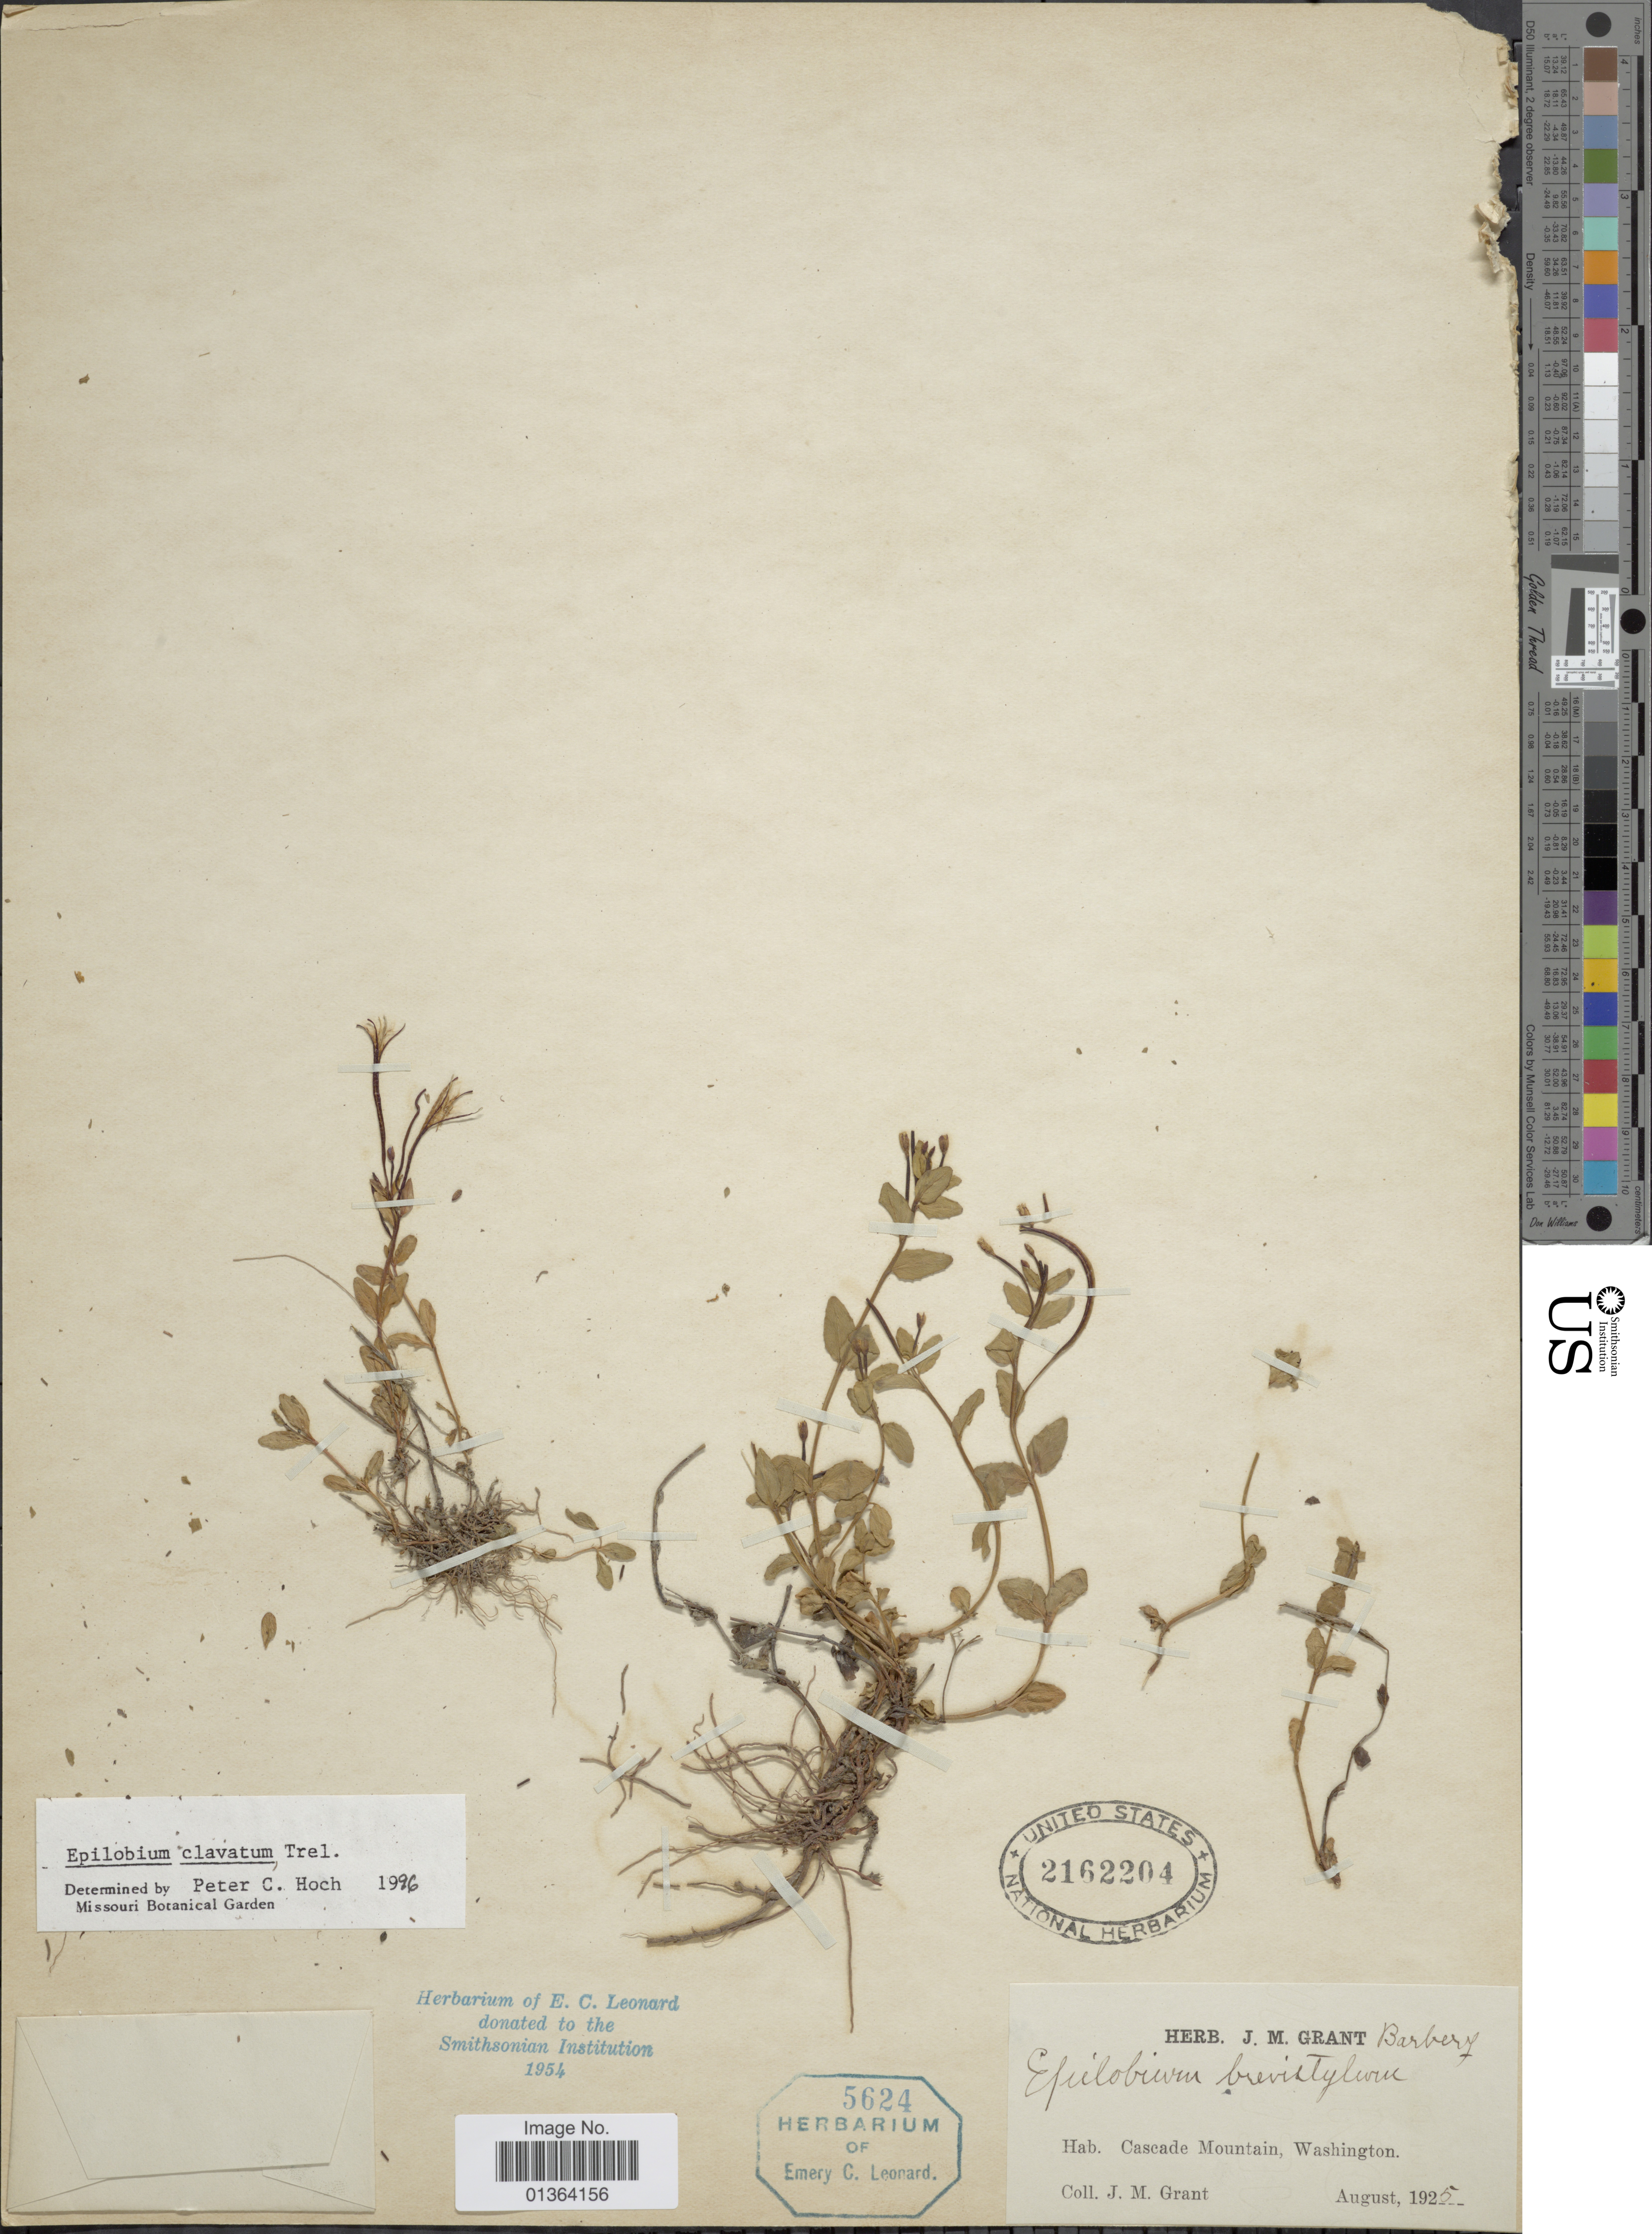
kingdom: Plantae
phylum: Tracheophyta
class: Magnoliopsida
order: Myrtales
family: Onagraceae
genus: Epilobium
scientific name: Epilobium clavatum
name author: Hausskn.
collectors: J. M. Grant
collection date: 1925-08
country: United States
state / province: Washington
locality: Cascade Mountain.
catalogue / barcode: US 2162204